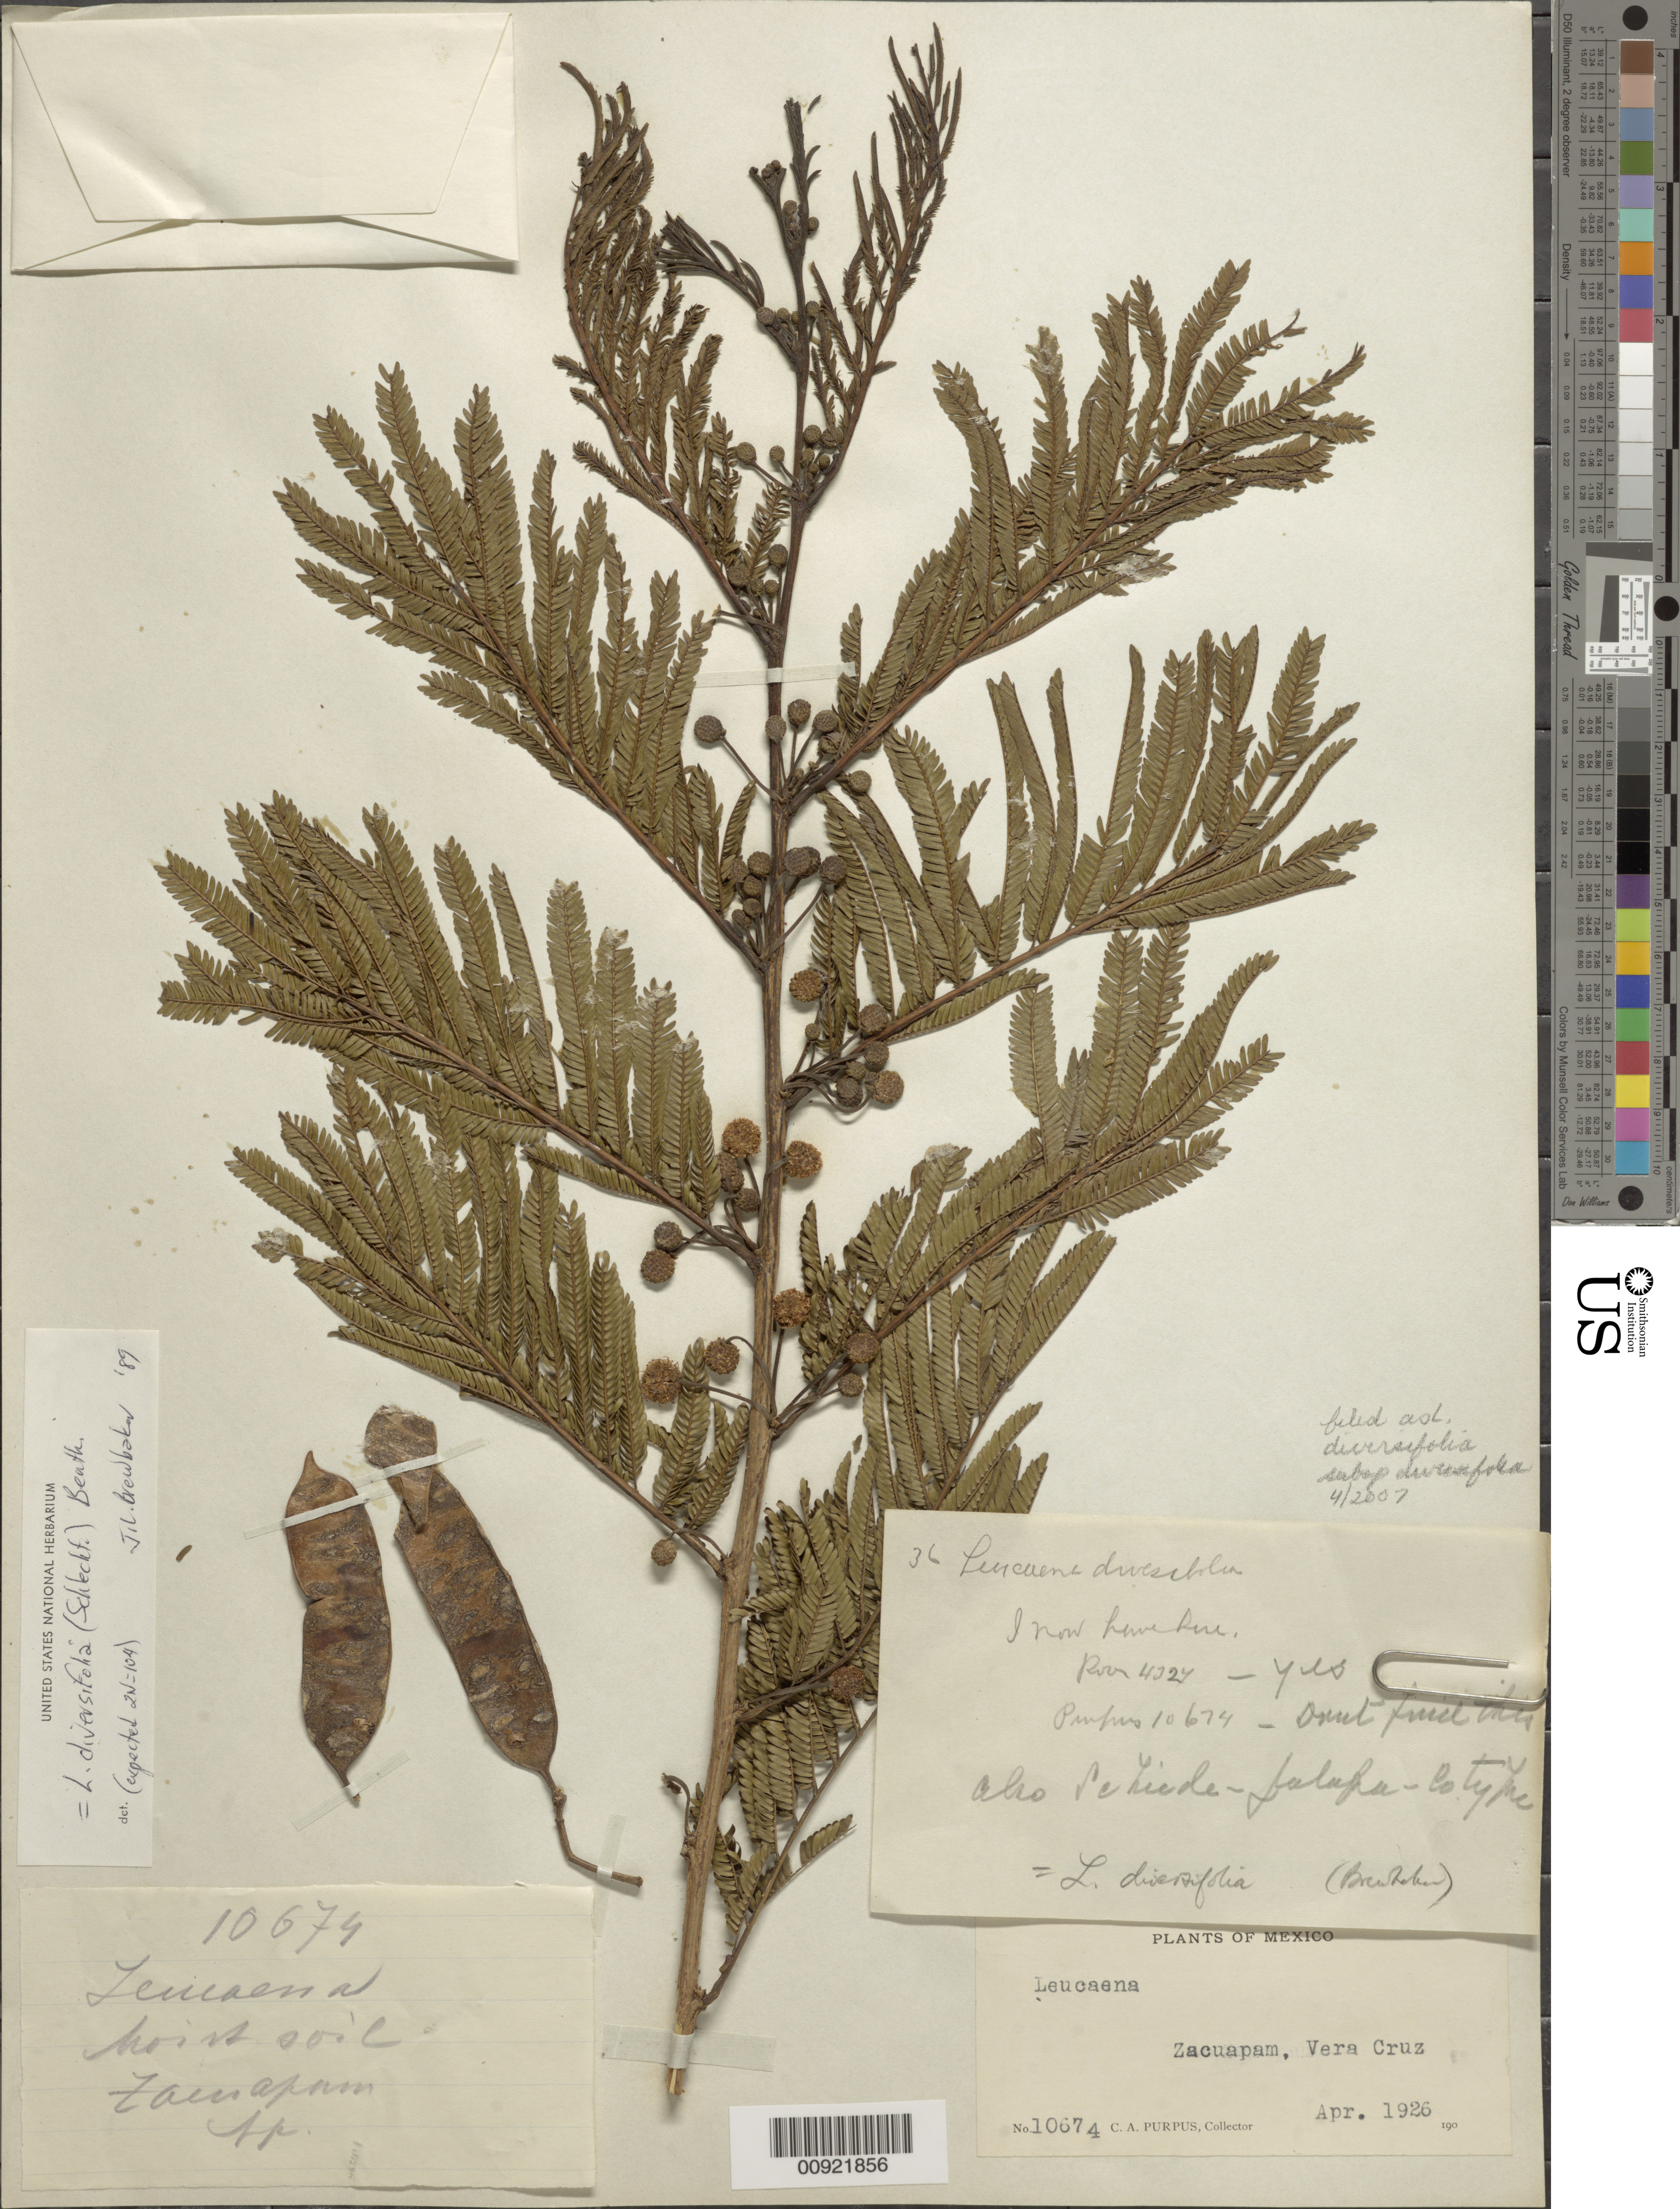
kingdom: Plantae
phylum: Tracheophyta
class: Magnoliopsida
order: Fabales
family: Fabaceae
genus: Leucaena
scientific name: Leucaena diversifolia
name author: (Schltdl.) Benth.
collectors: C. A. Purpus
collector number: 10674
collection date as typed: Apr 1926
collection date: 1926-04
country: Mexico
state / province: Veracruz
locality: Zacuapam, Veracruz.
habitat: Moist soil.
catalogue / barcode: US 1265355